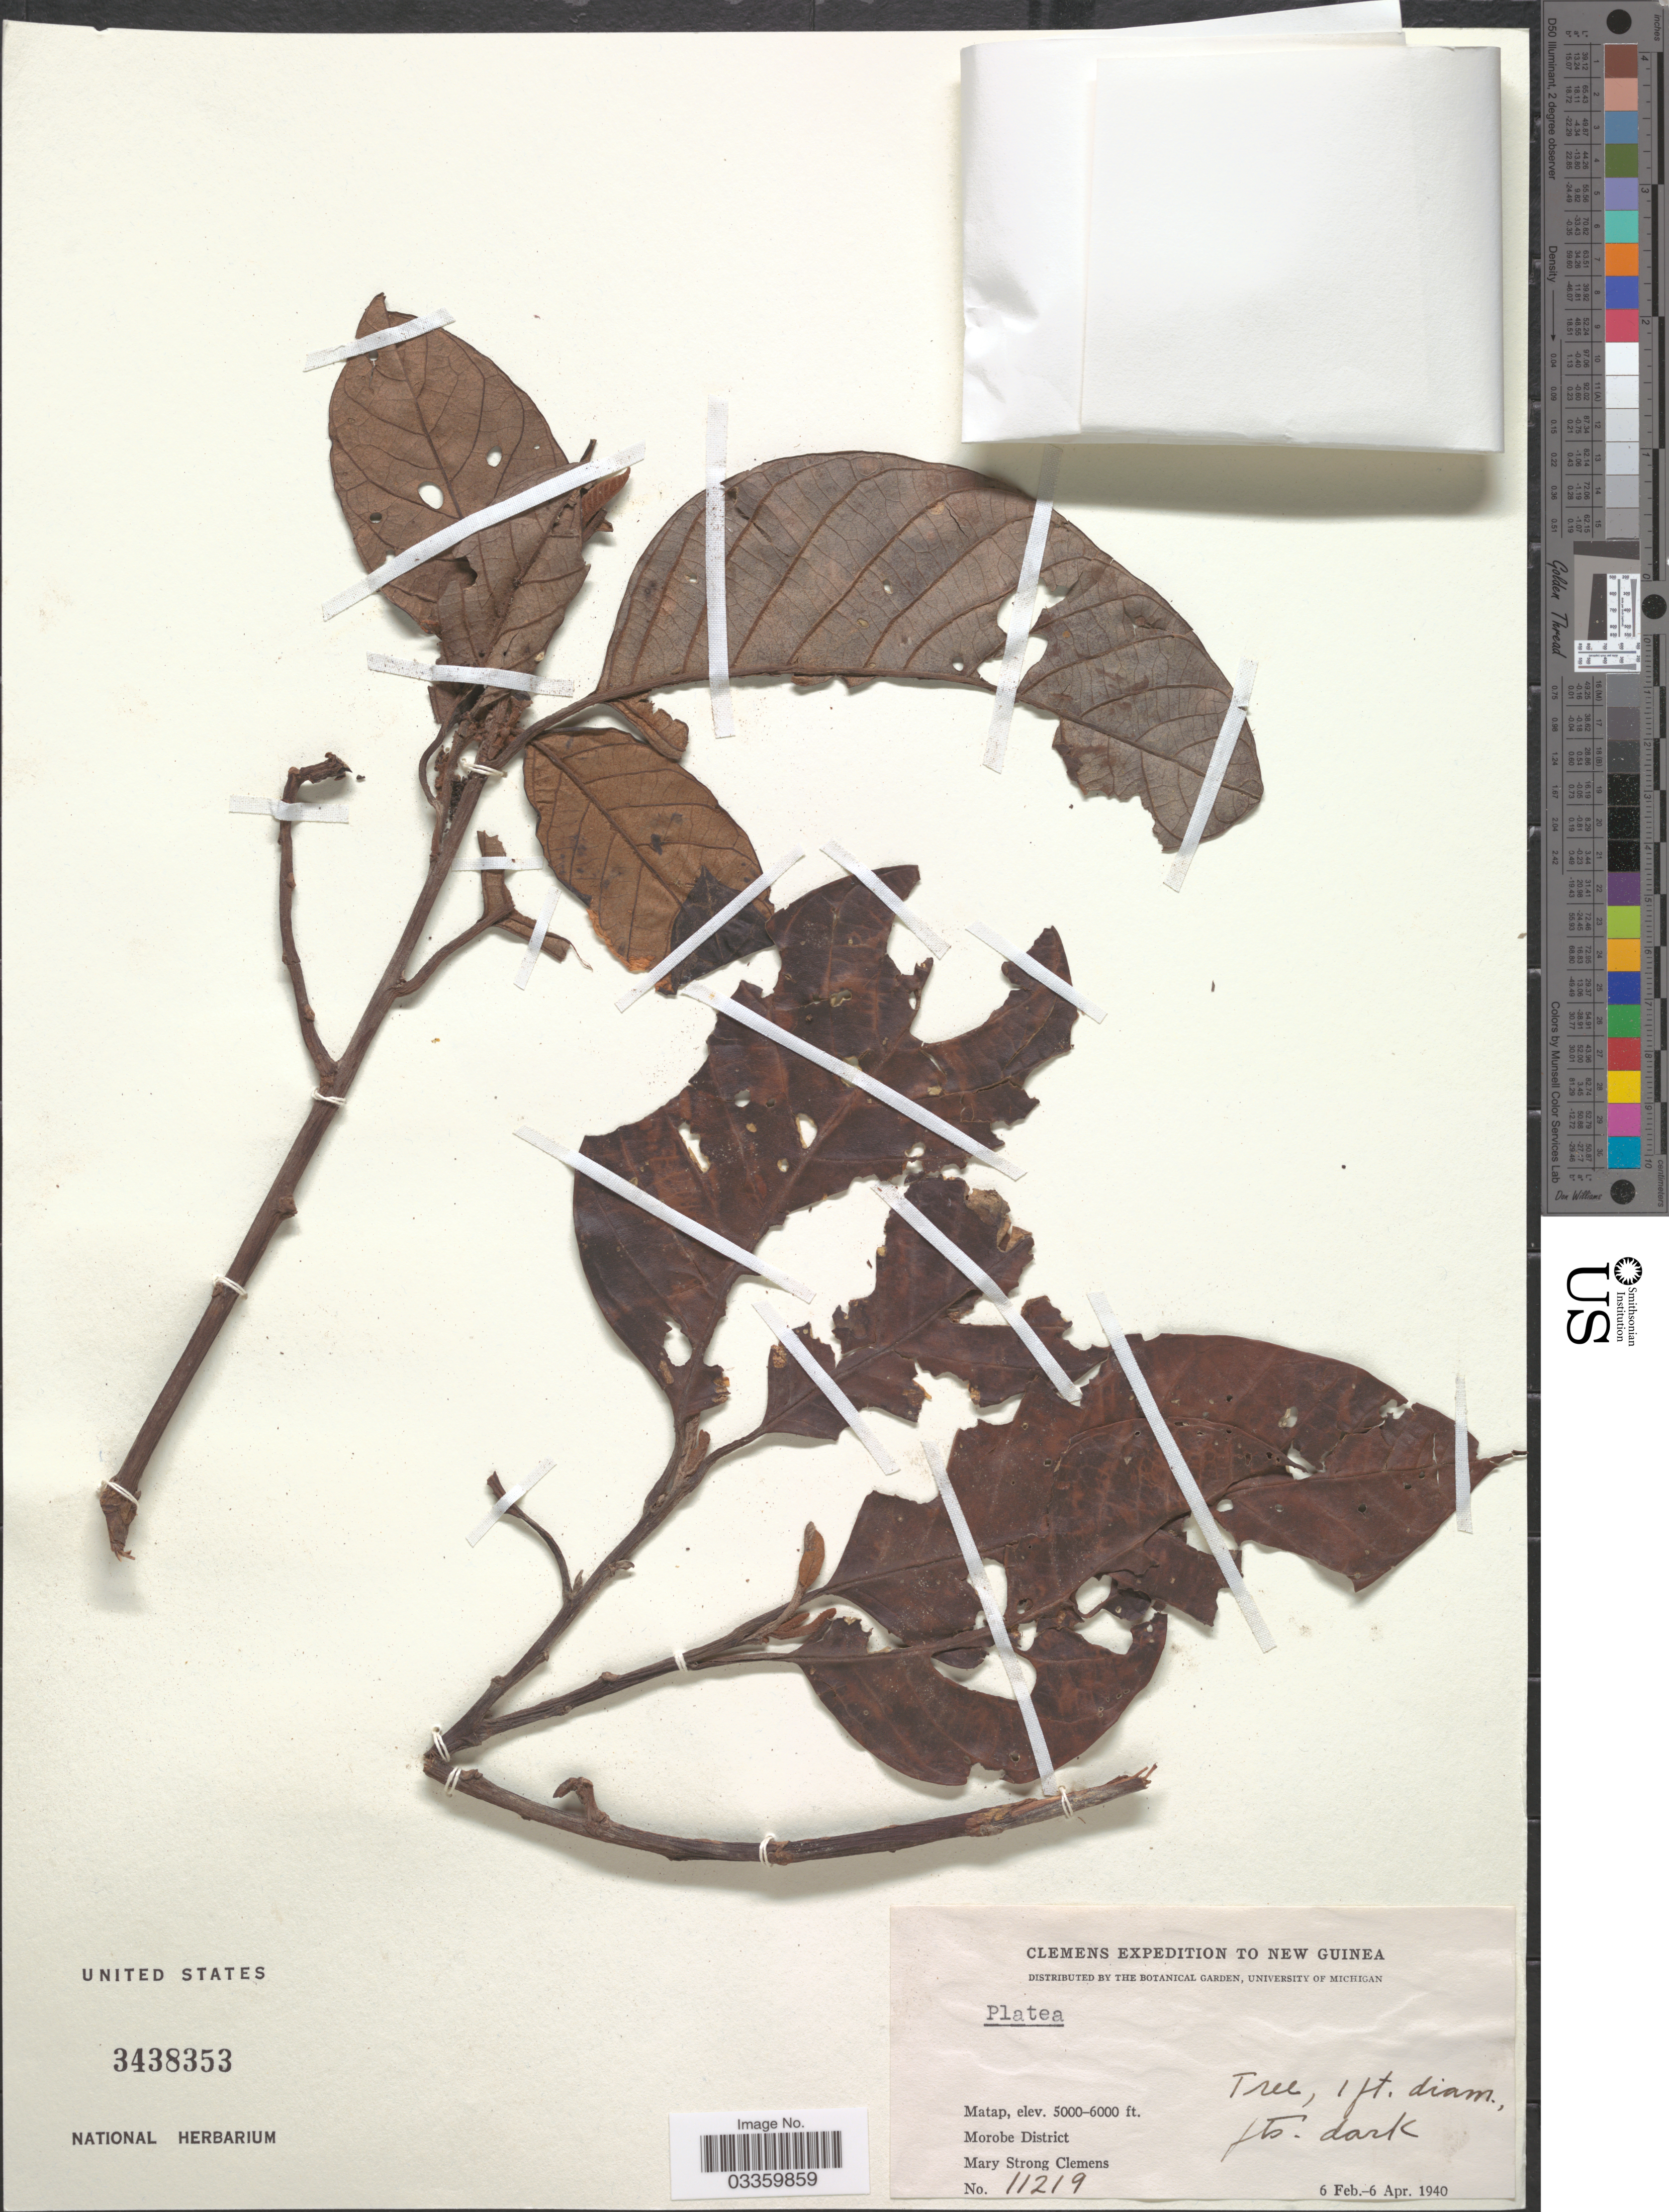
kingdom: Plantae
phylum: Tracheophyta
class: Magnoliopsida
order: Metteniusales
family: Metteniusaceae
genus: Platea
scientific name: Platea sp.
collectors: M. S. Clemens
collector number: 11219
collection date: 1940-02-06/1940-04-06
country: Papua New Guinea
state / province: Morobe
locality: New Guinea. Matap. Morobe District.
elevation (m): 1524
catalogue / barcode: US 3438353